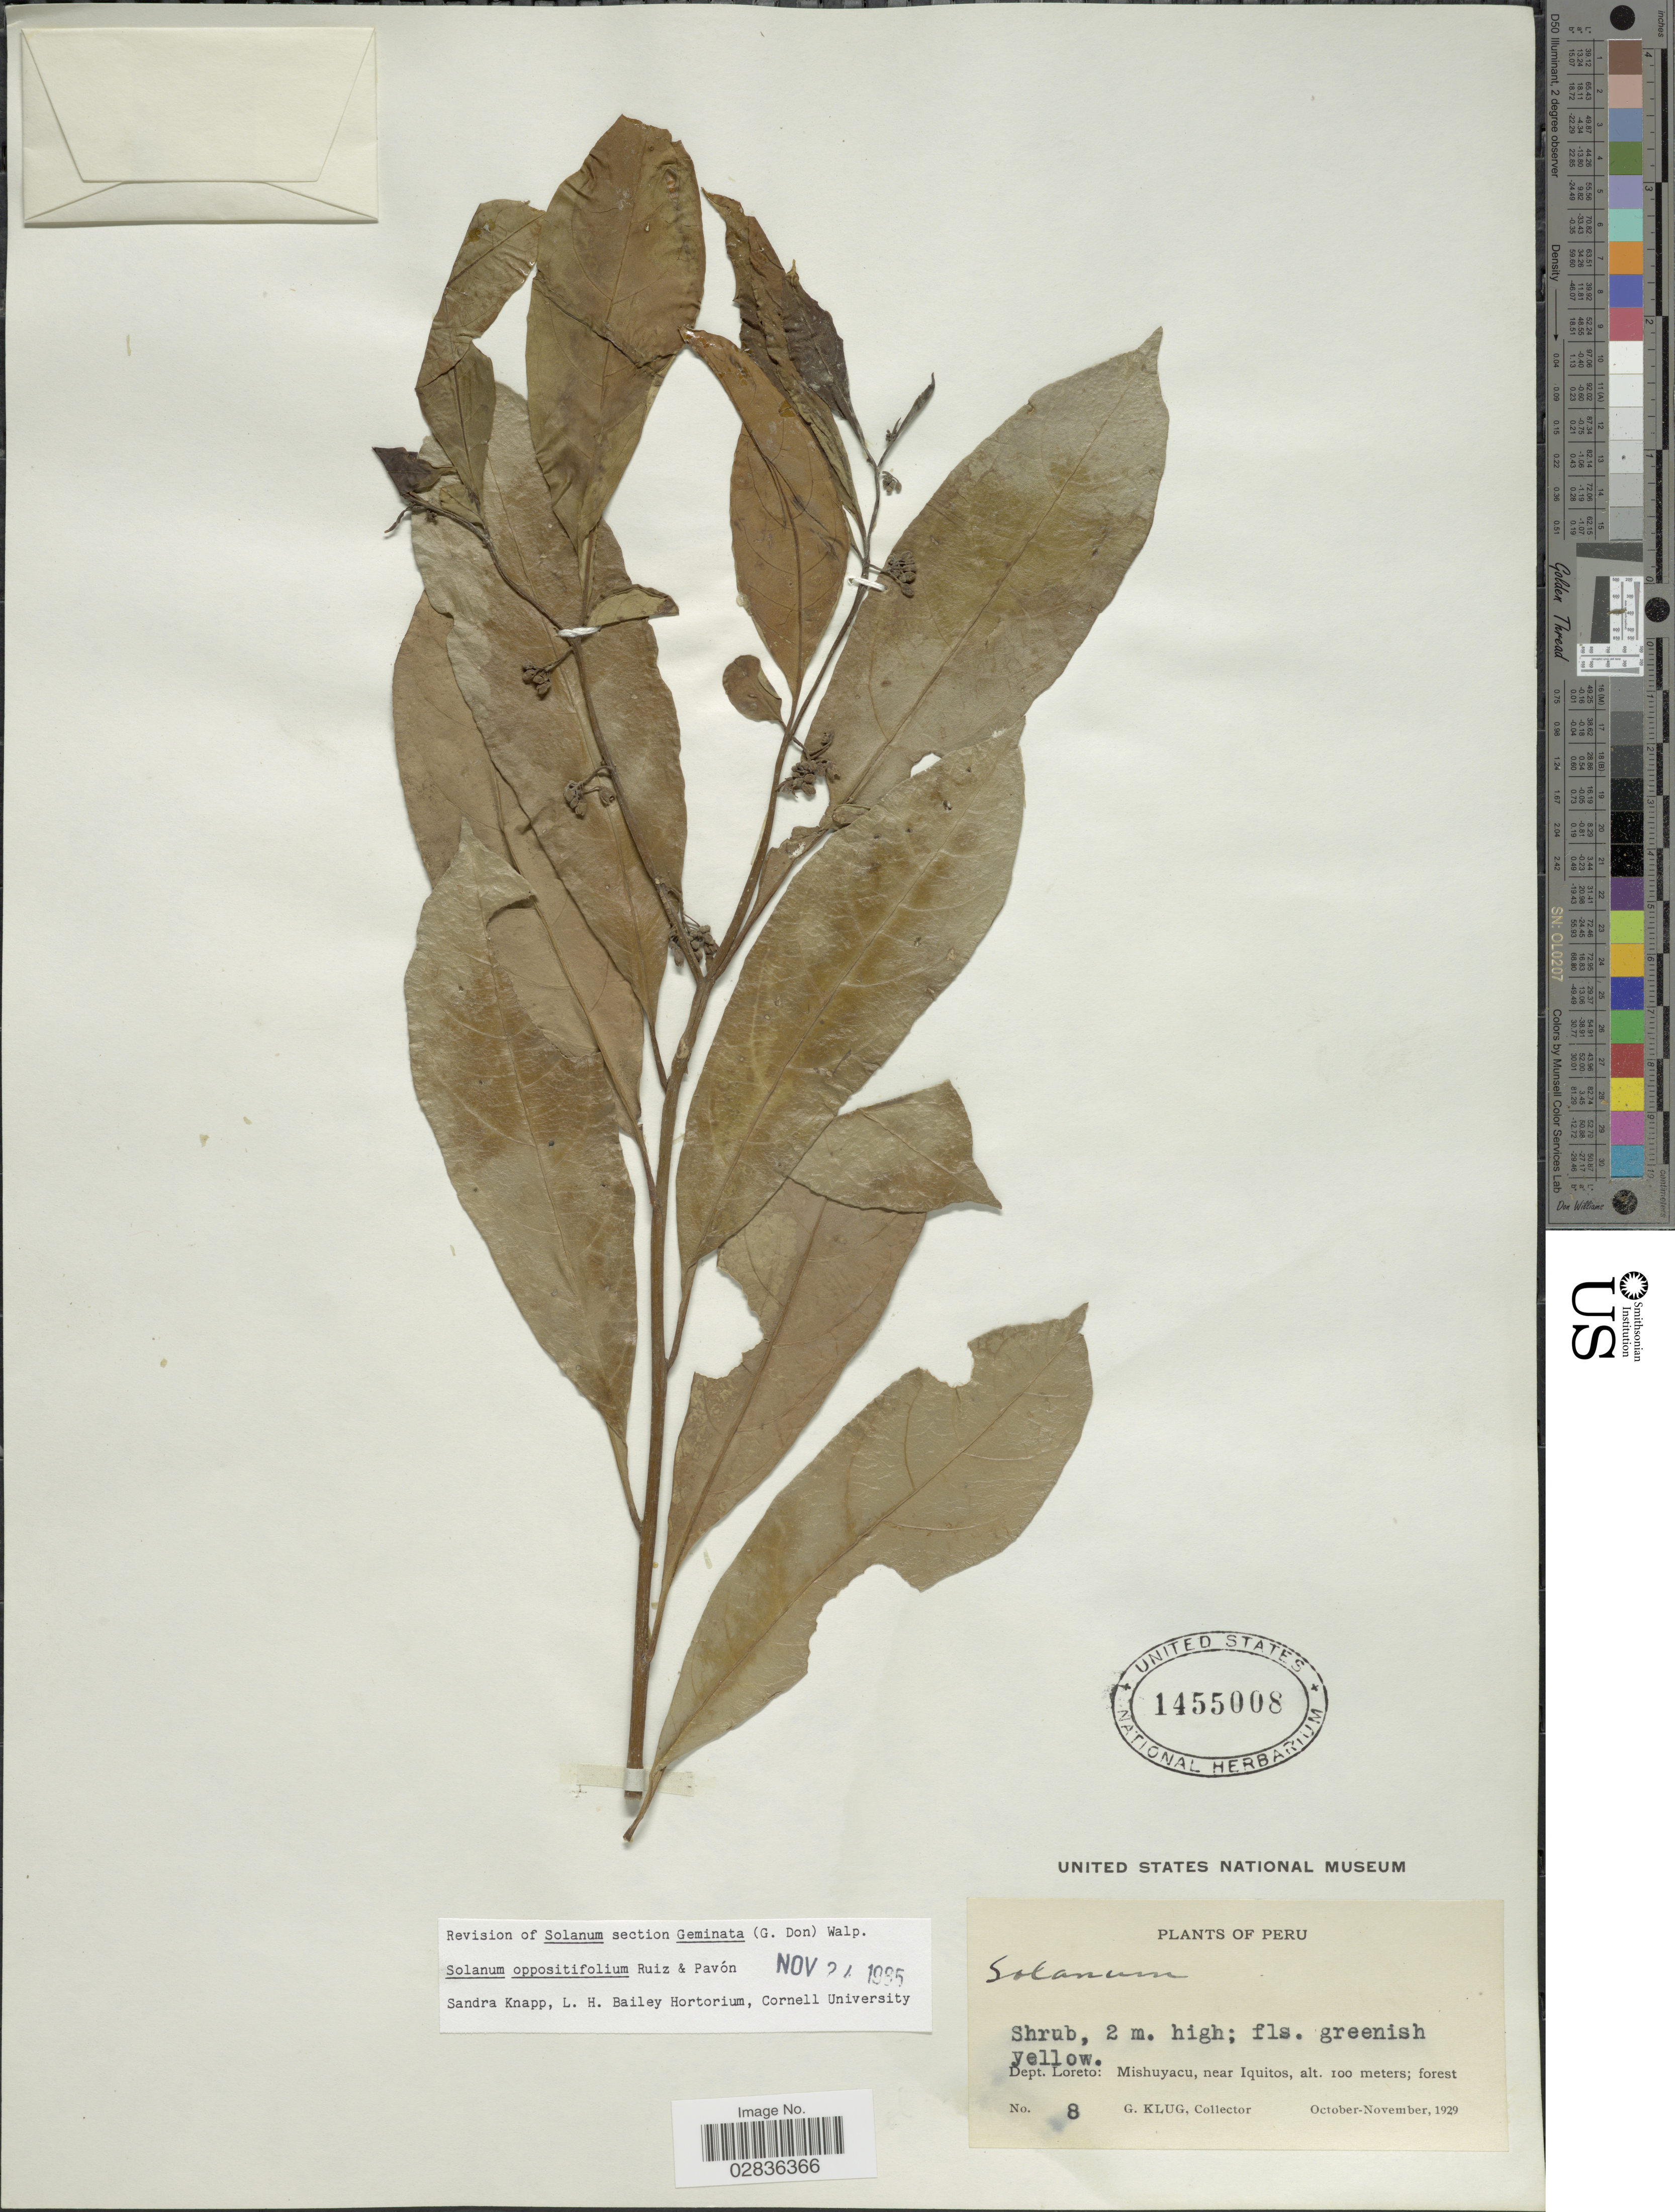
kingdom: Plantae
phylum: Tracheophyta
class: Magnoliopsida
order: Solanales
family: Solanaceae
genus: Solanum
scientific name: Solanum oppositifolium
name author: Ruiz & Pav.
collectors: G. Klug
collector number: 8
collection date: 1929-10/1929-11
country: Peru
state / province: Loreto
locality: Dept. Loreto: Mishuyacu, near Iquitos.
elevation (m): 100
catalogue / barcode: US 1455008